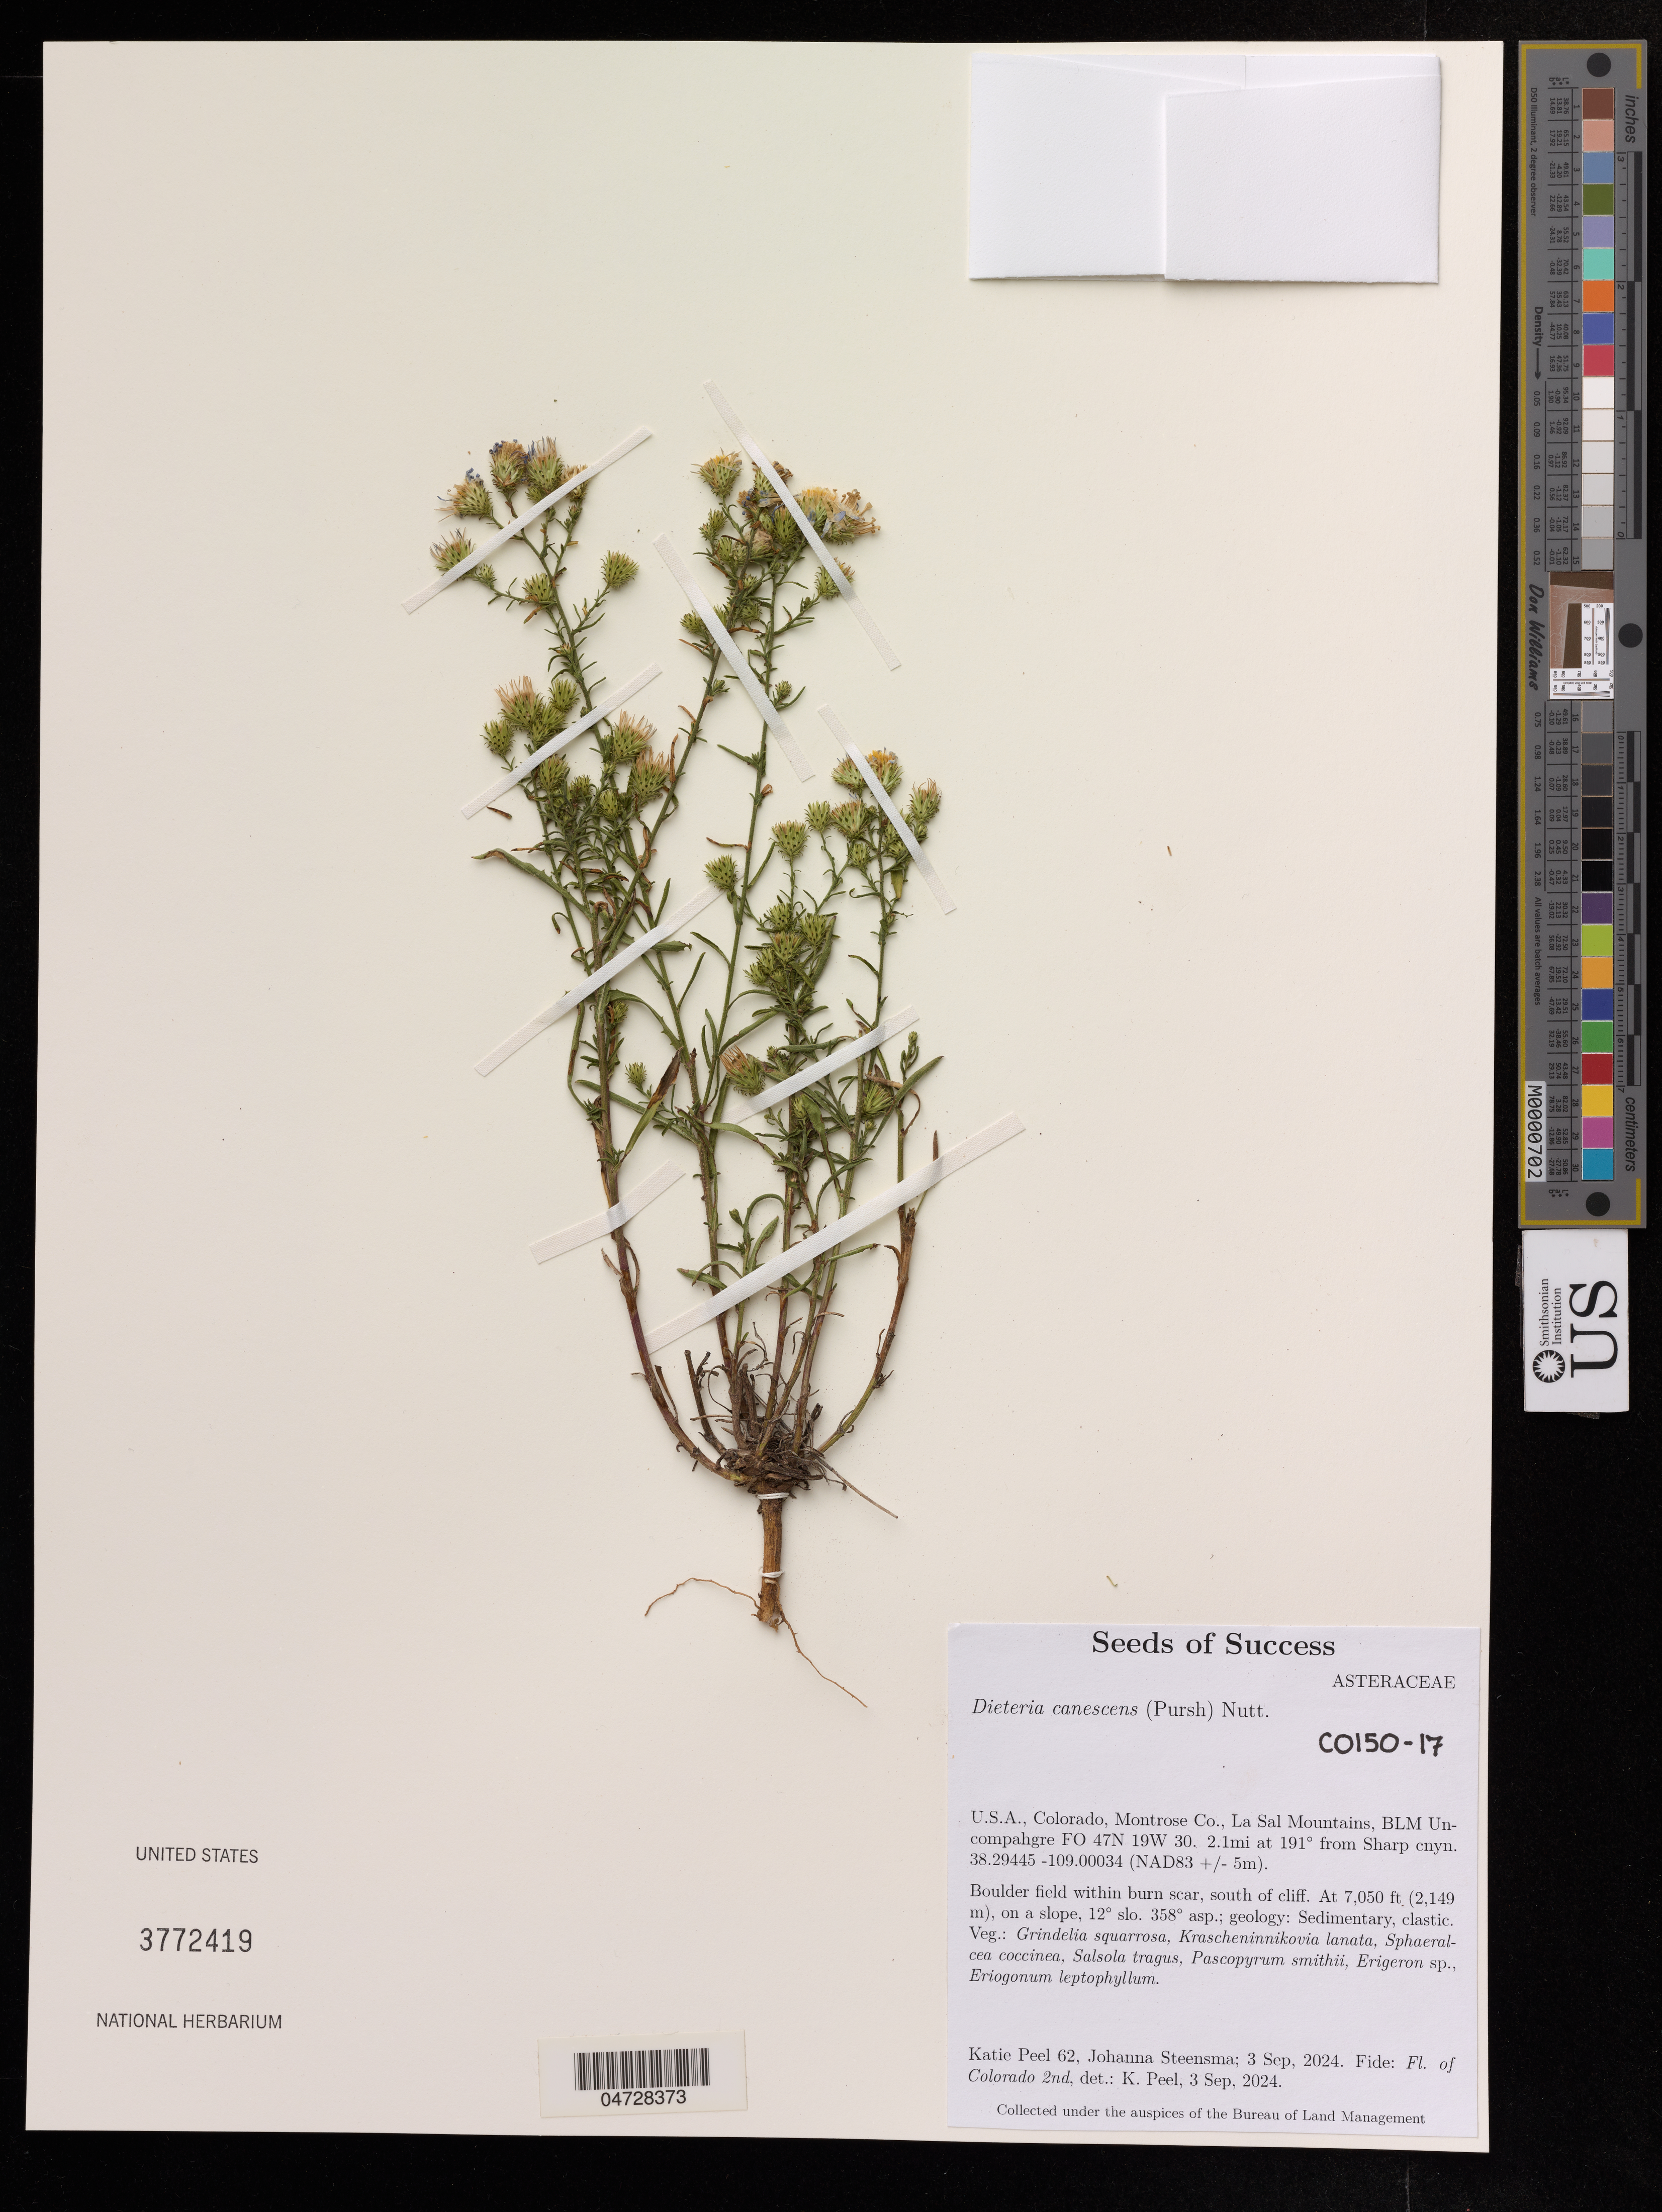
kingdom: Plantae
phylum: Tracheophyta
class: Magnoliopsida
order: Asterales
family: Asteraceae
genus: Dieteria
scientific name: Dieteria canescens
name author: (Pursh) Nutt.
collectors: K. Peel & J. Steensma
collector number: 62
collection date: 2024-09-03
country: United States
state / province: Colorado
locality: Montrose Co., La Sal Mountains, BLM Uncompahgre FO.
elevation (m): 2149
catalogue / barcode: US 3772419